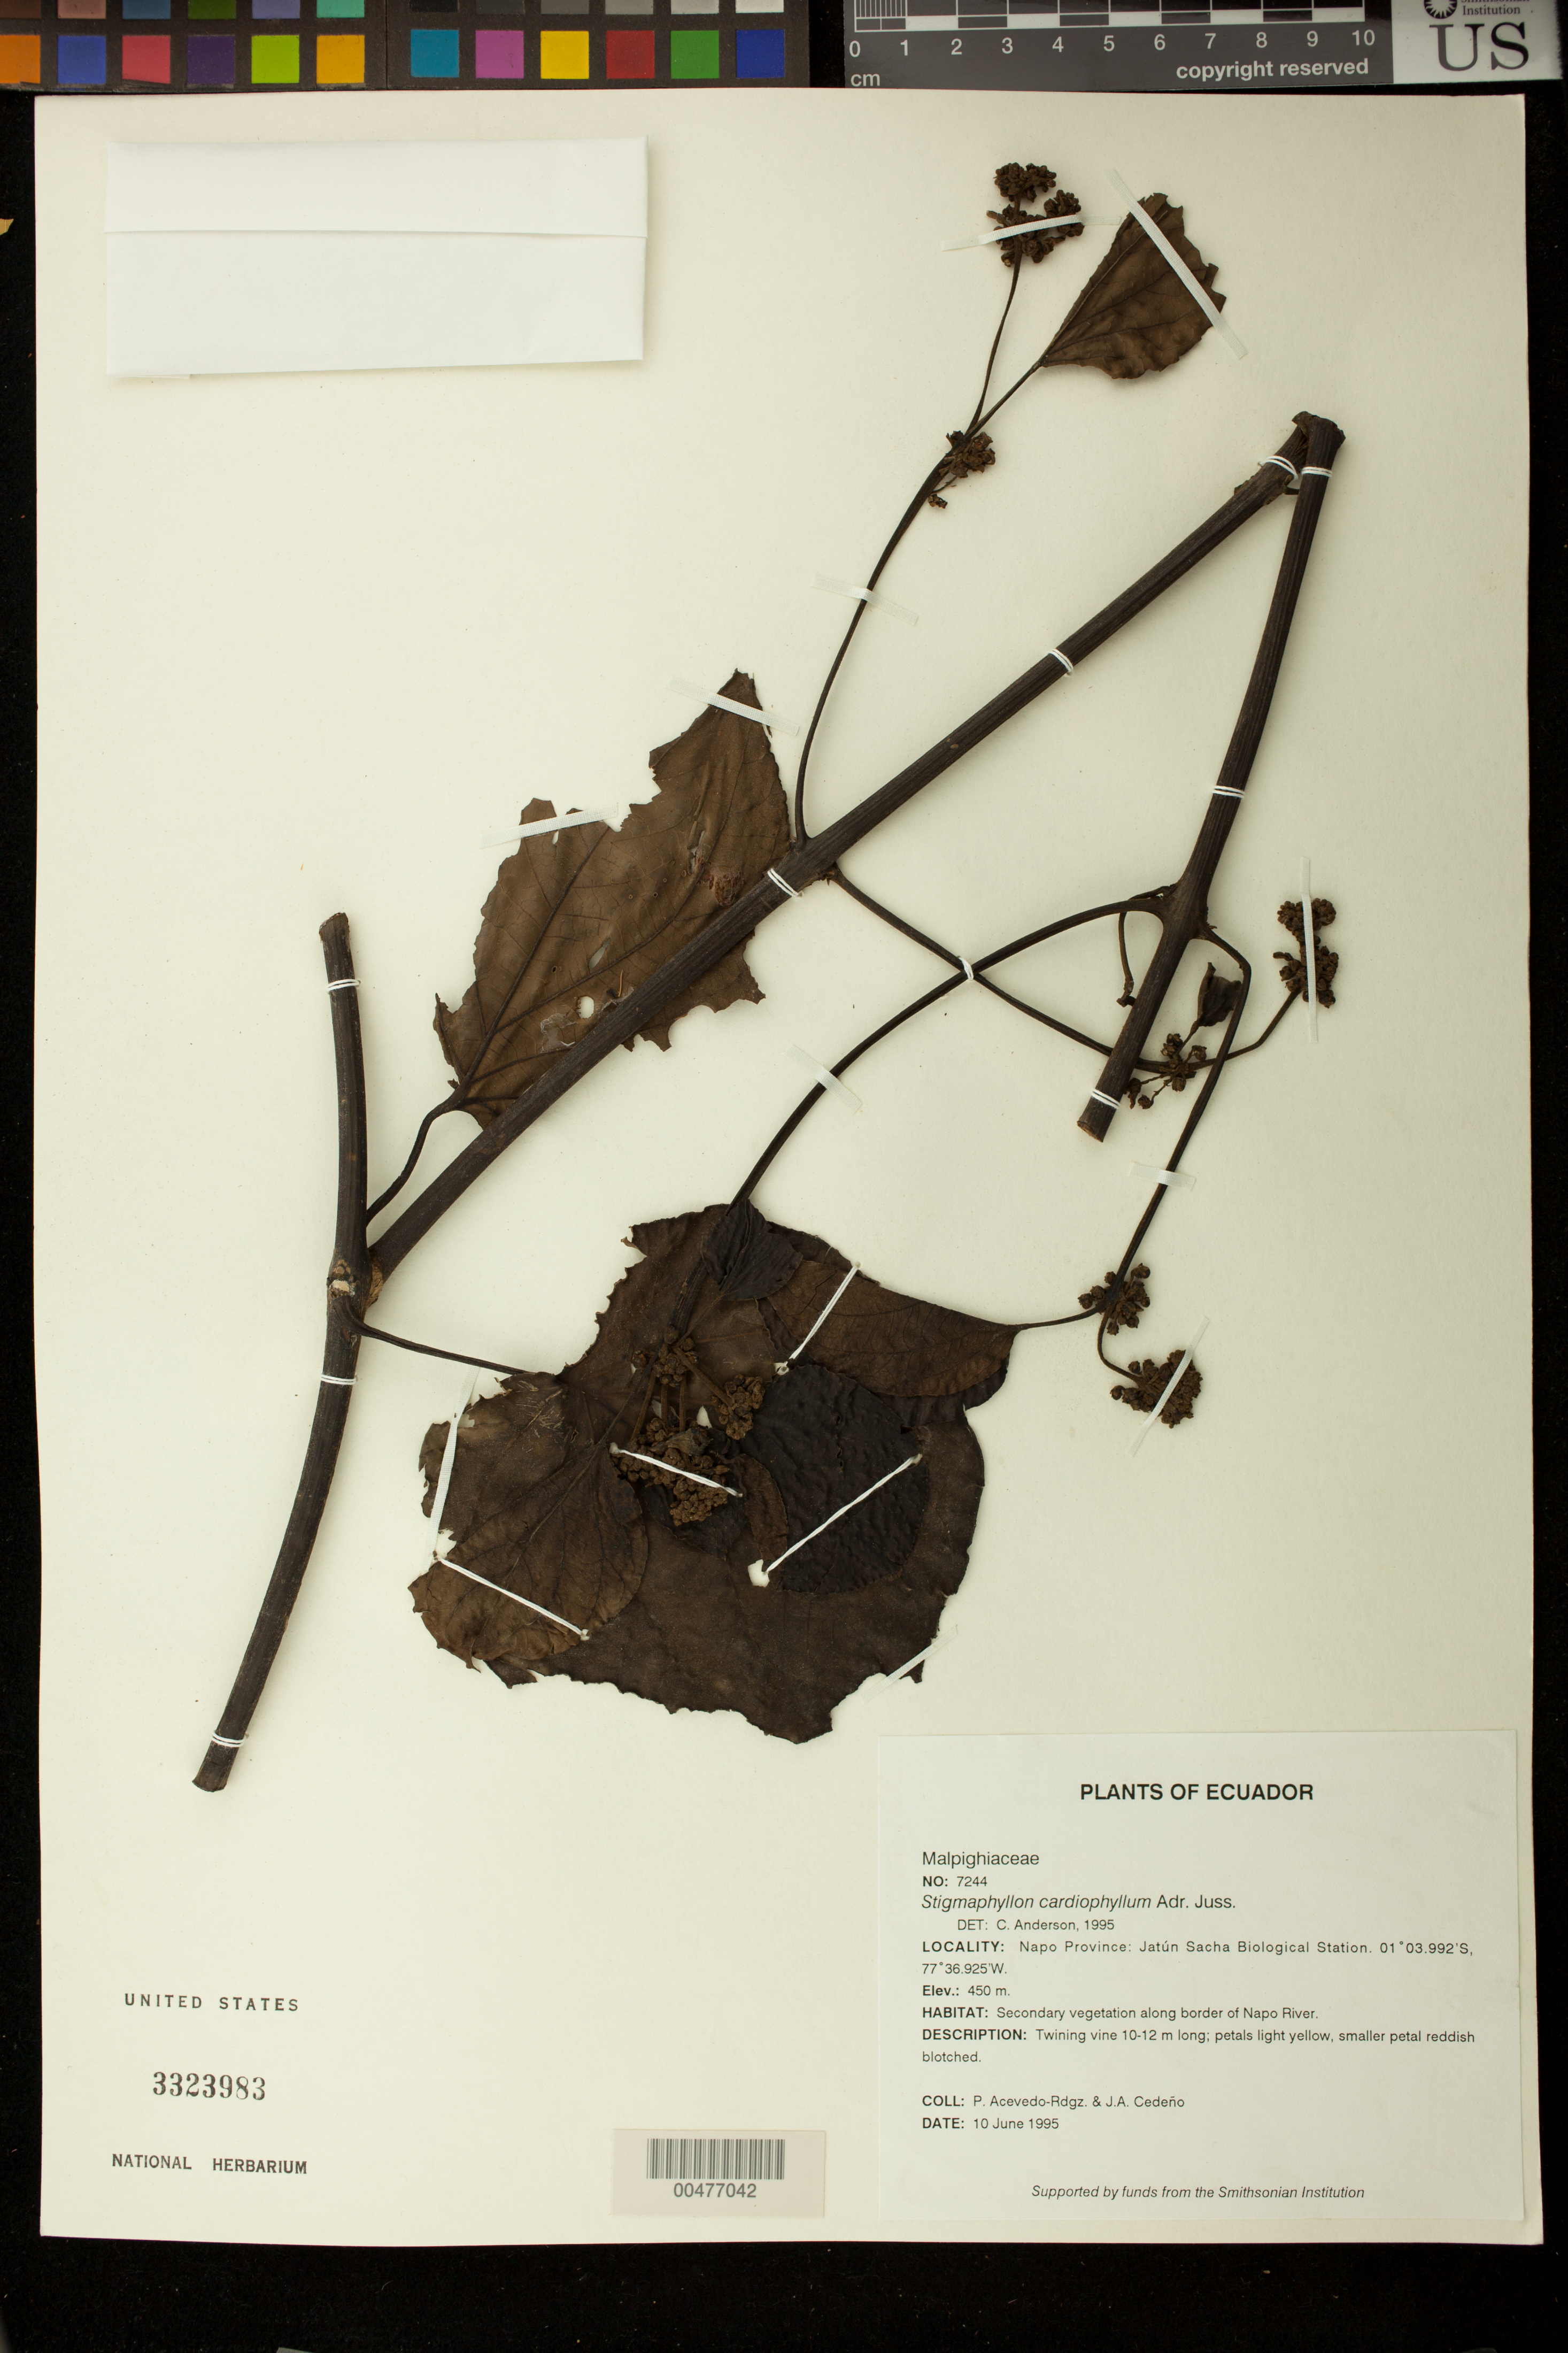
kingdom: Plantae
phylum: Tracheophyta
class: Magnoliopsida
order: Malpighiales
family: Malpighiaceae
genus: Stigmaphyllon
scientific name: Stigmaphyllon cardiophyllum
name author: A. Juss.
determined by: Anderson, C.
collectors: P. Acevedo-Rodr. & J. A. Cedeño M.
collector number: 7244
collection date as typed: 10 Jun 1995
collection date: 1995-06-10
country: Ecuador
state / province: Napo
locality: Napo Province: Jatún Sacha Biological Station.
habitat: Secondary vegetation along border of Napo River.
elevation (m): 450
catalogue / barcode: US 3323983